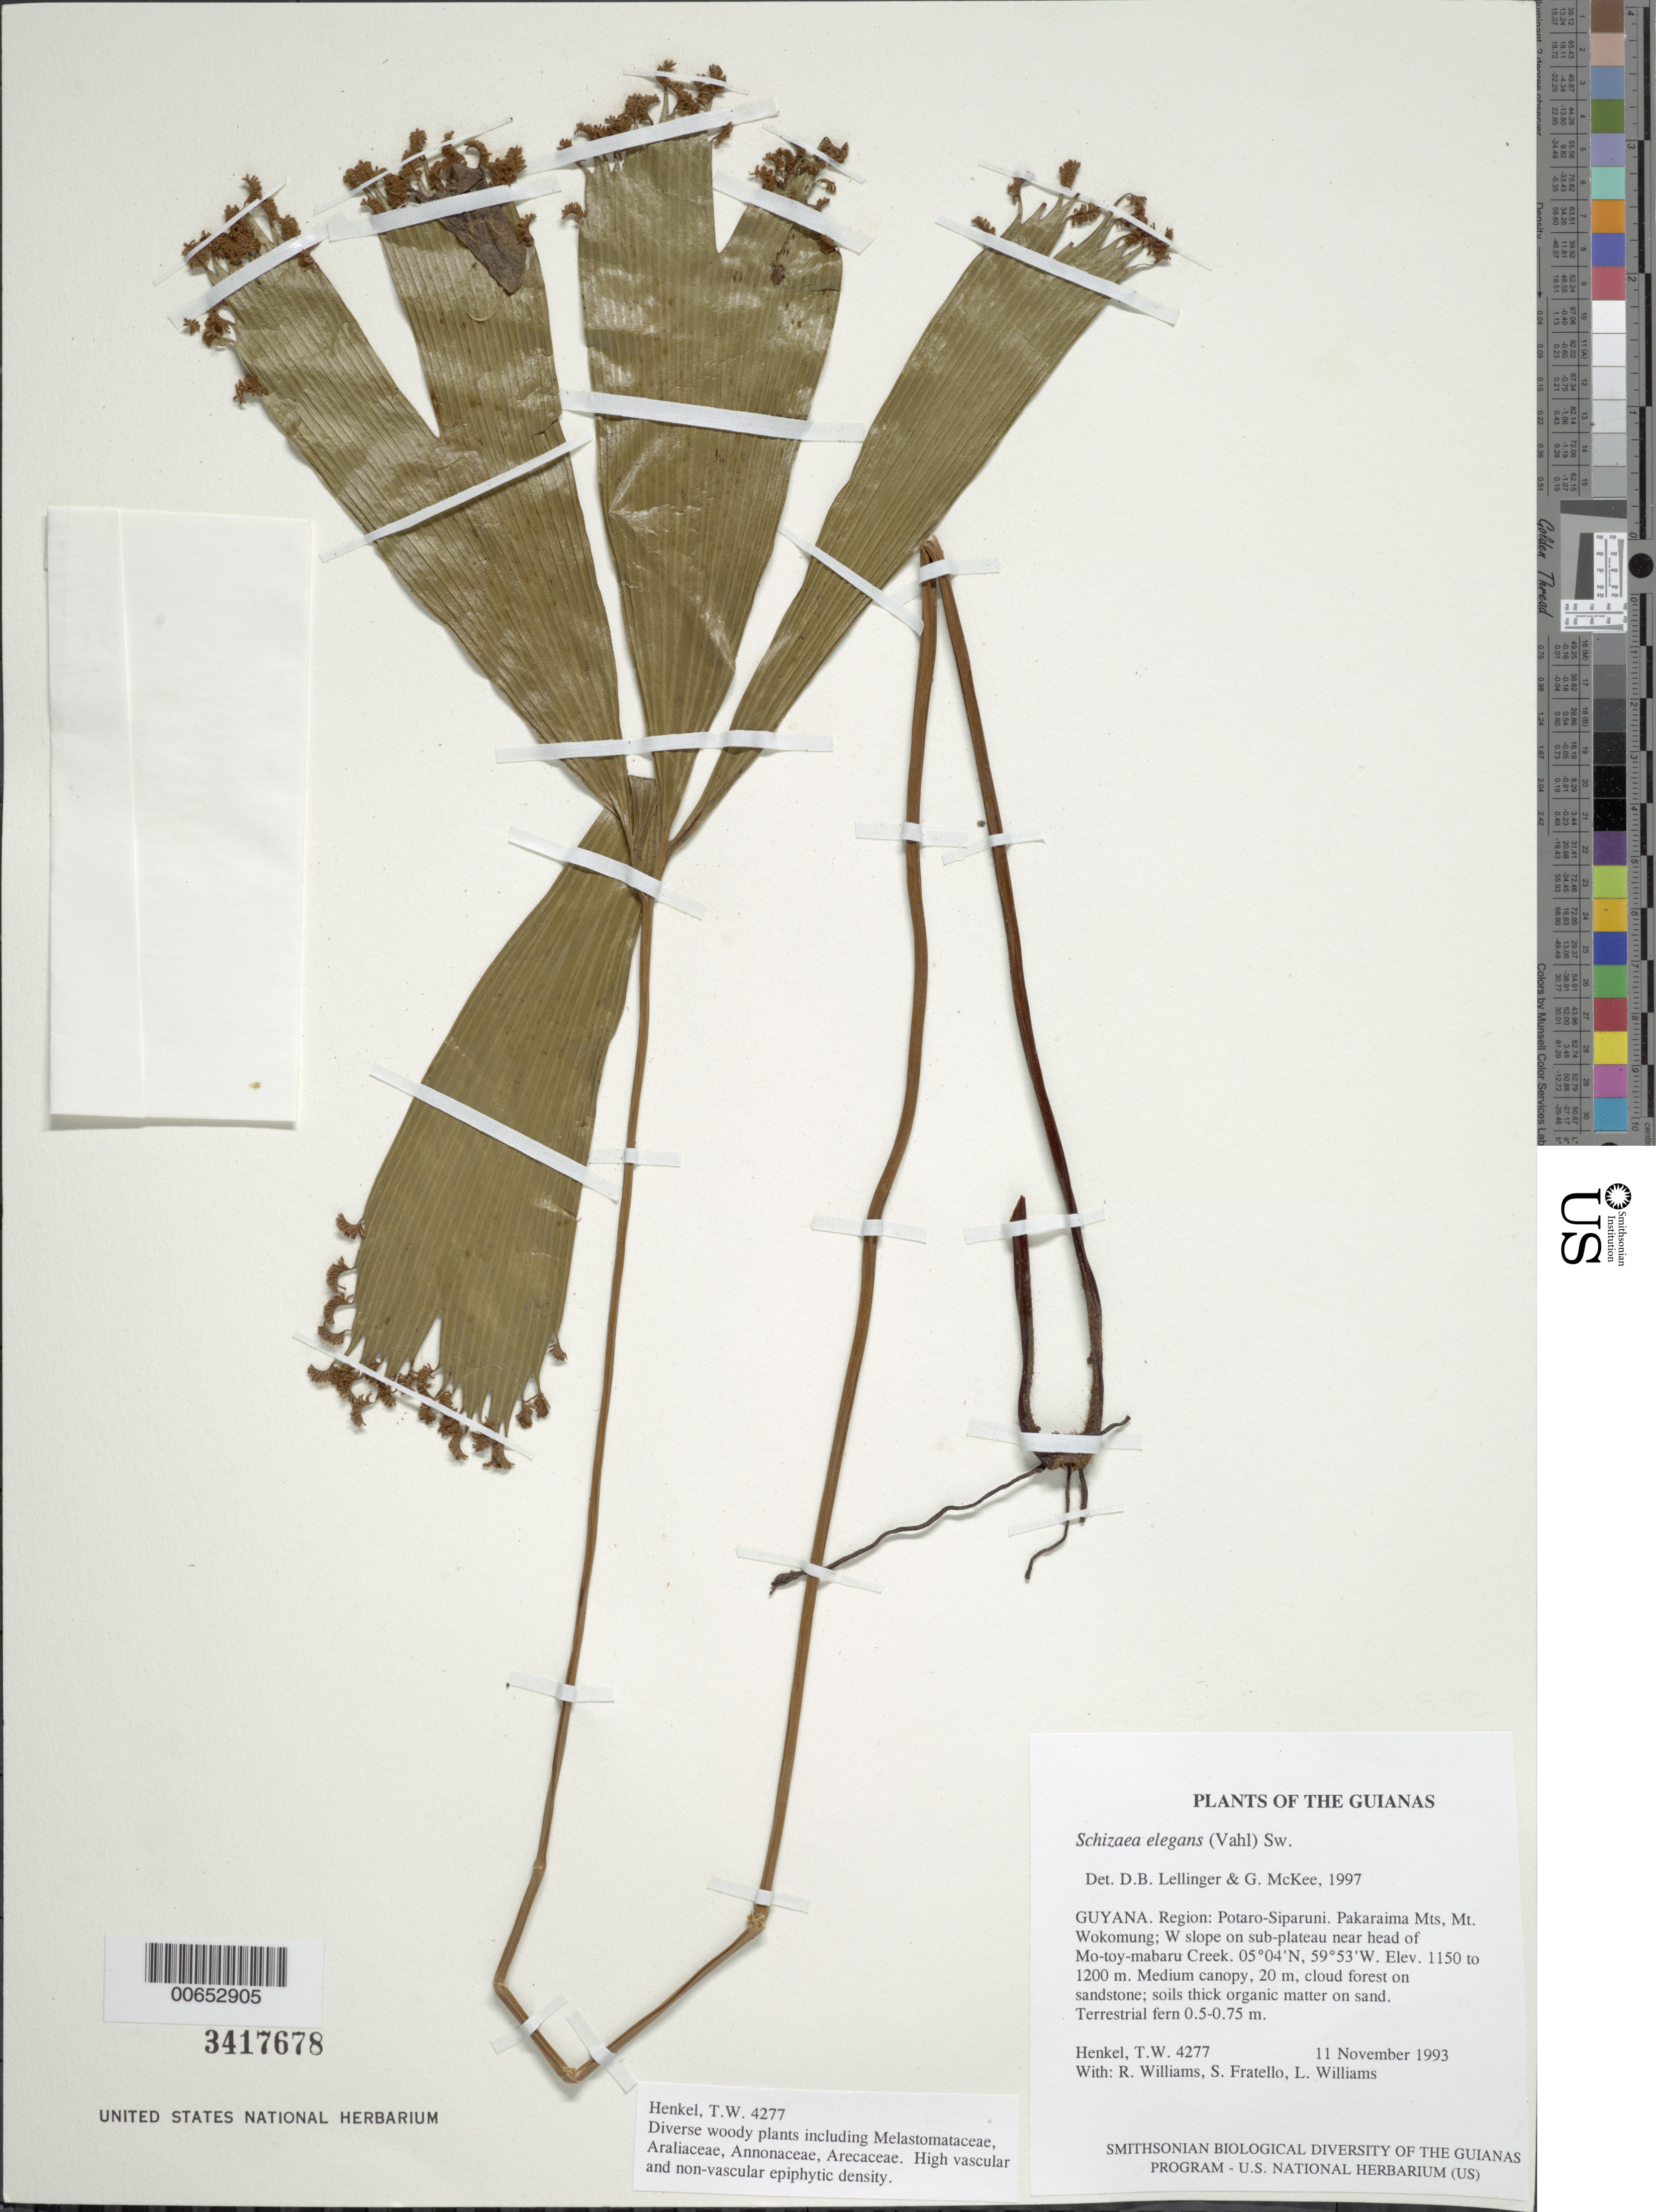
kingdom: Plantae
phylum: Tracheophyta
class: Polypodiopsida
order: Schizaeales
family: Schizaeaceae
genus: Schizaea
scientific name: Schizaea elegans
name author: (Vahl) Sw.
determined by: Lellinger, D. B.; McKee, G. S.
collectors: T. Henkel, R. Williams, S. Fratello & L. Williams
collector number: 4277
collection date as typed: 11 November 1993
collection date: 1993-11-11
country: Guyana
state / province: Potaro-Siparuni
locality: Pakaraima Mts, Mt. Wokomung; W slope on sub-plateau near head of Mo-toy-mabaru Creek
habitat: Medium canopy, 20 m, cloud forest on sandstone; soils thick organic matter on sand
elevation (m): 1150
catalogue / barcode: US 3417678